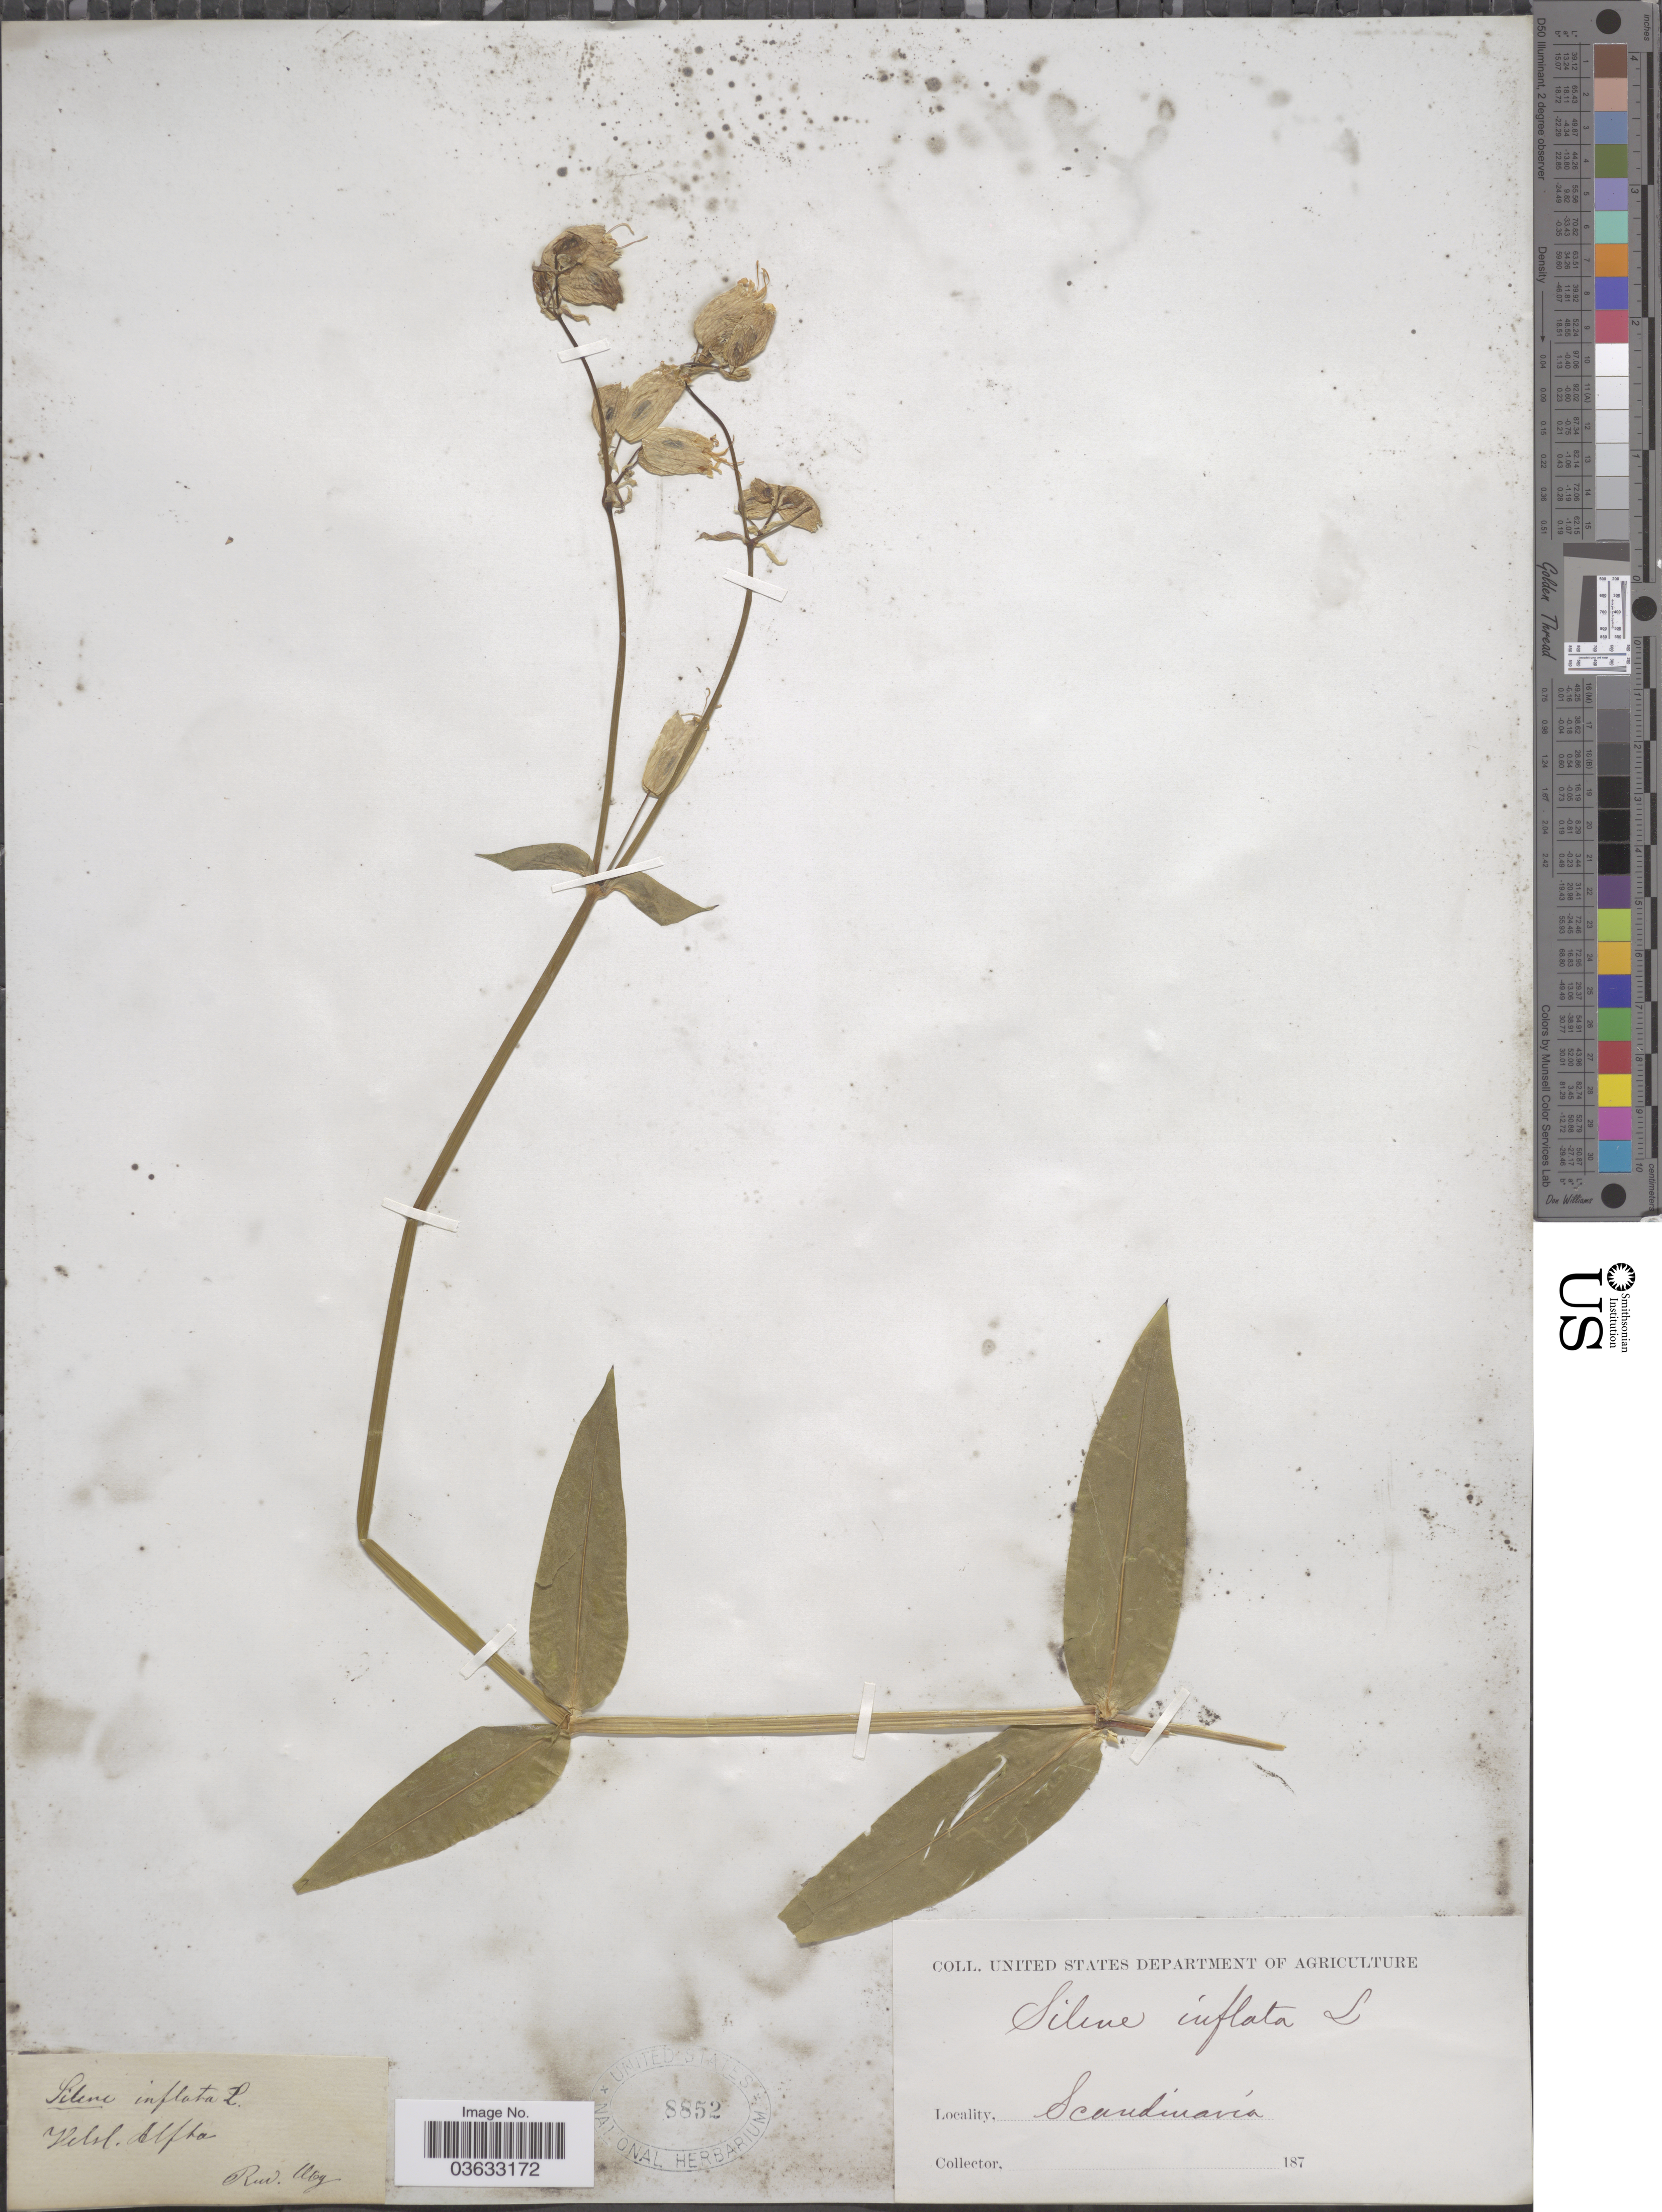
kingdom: Plantae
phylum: Tracheophyta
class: Magnoliopsida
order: Caryophyllales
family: Caryophyllaceae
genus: Silene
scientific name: Silene inflata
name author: Sm.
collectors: R. Oleg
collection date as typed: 187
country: Sweden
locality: Helsl. Alfta. Scandinavia.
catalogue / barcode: US 8852